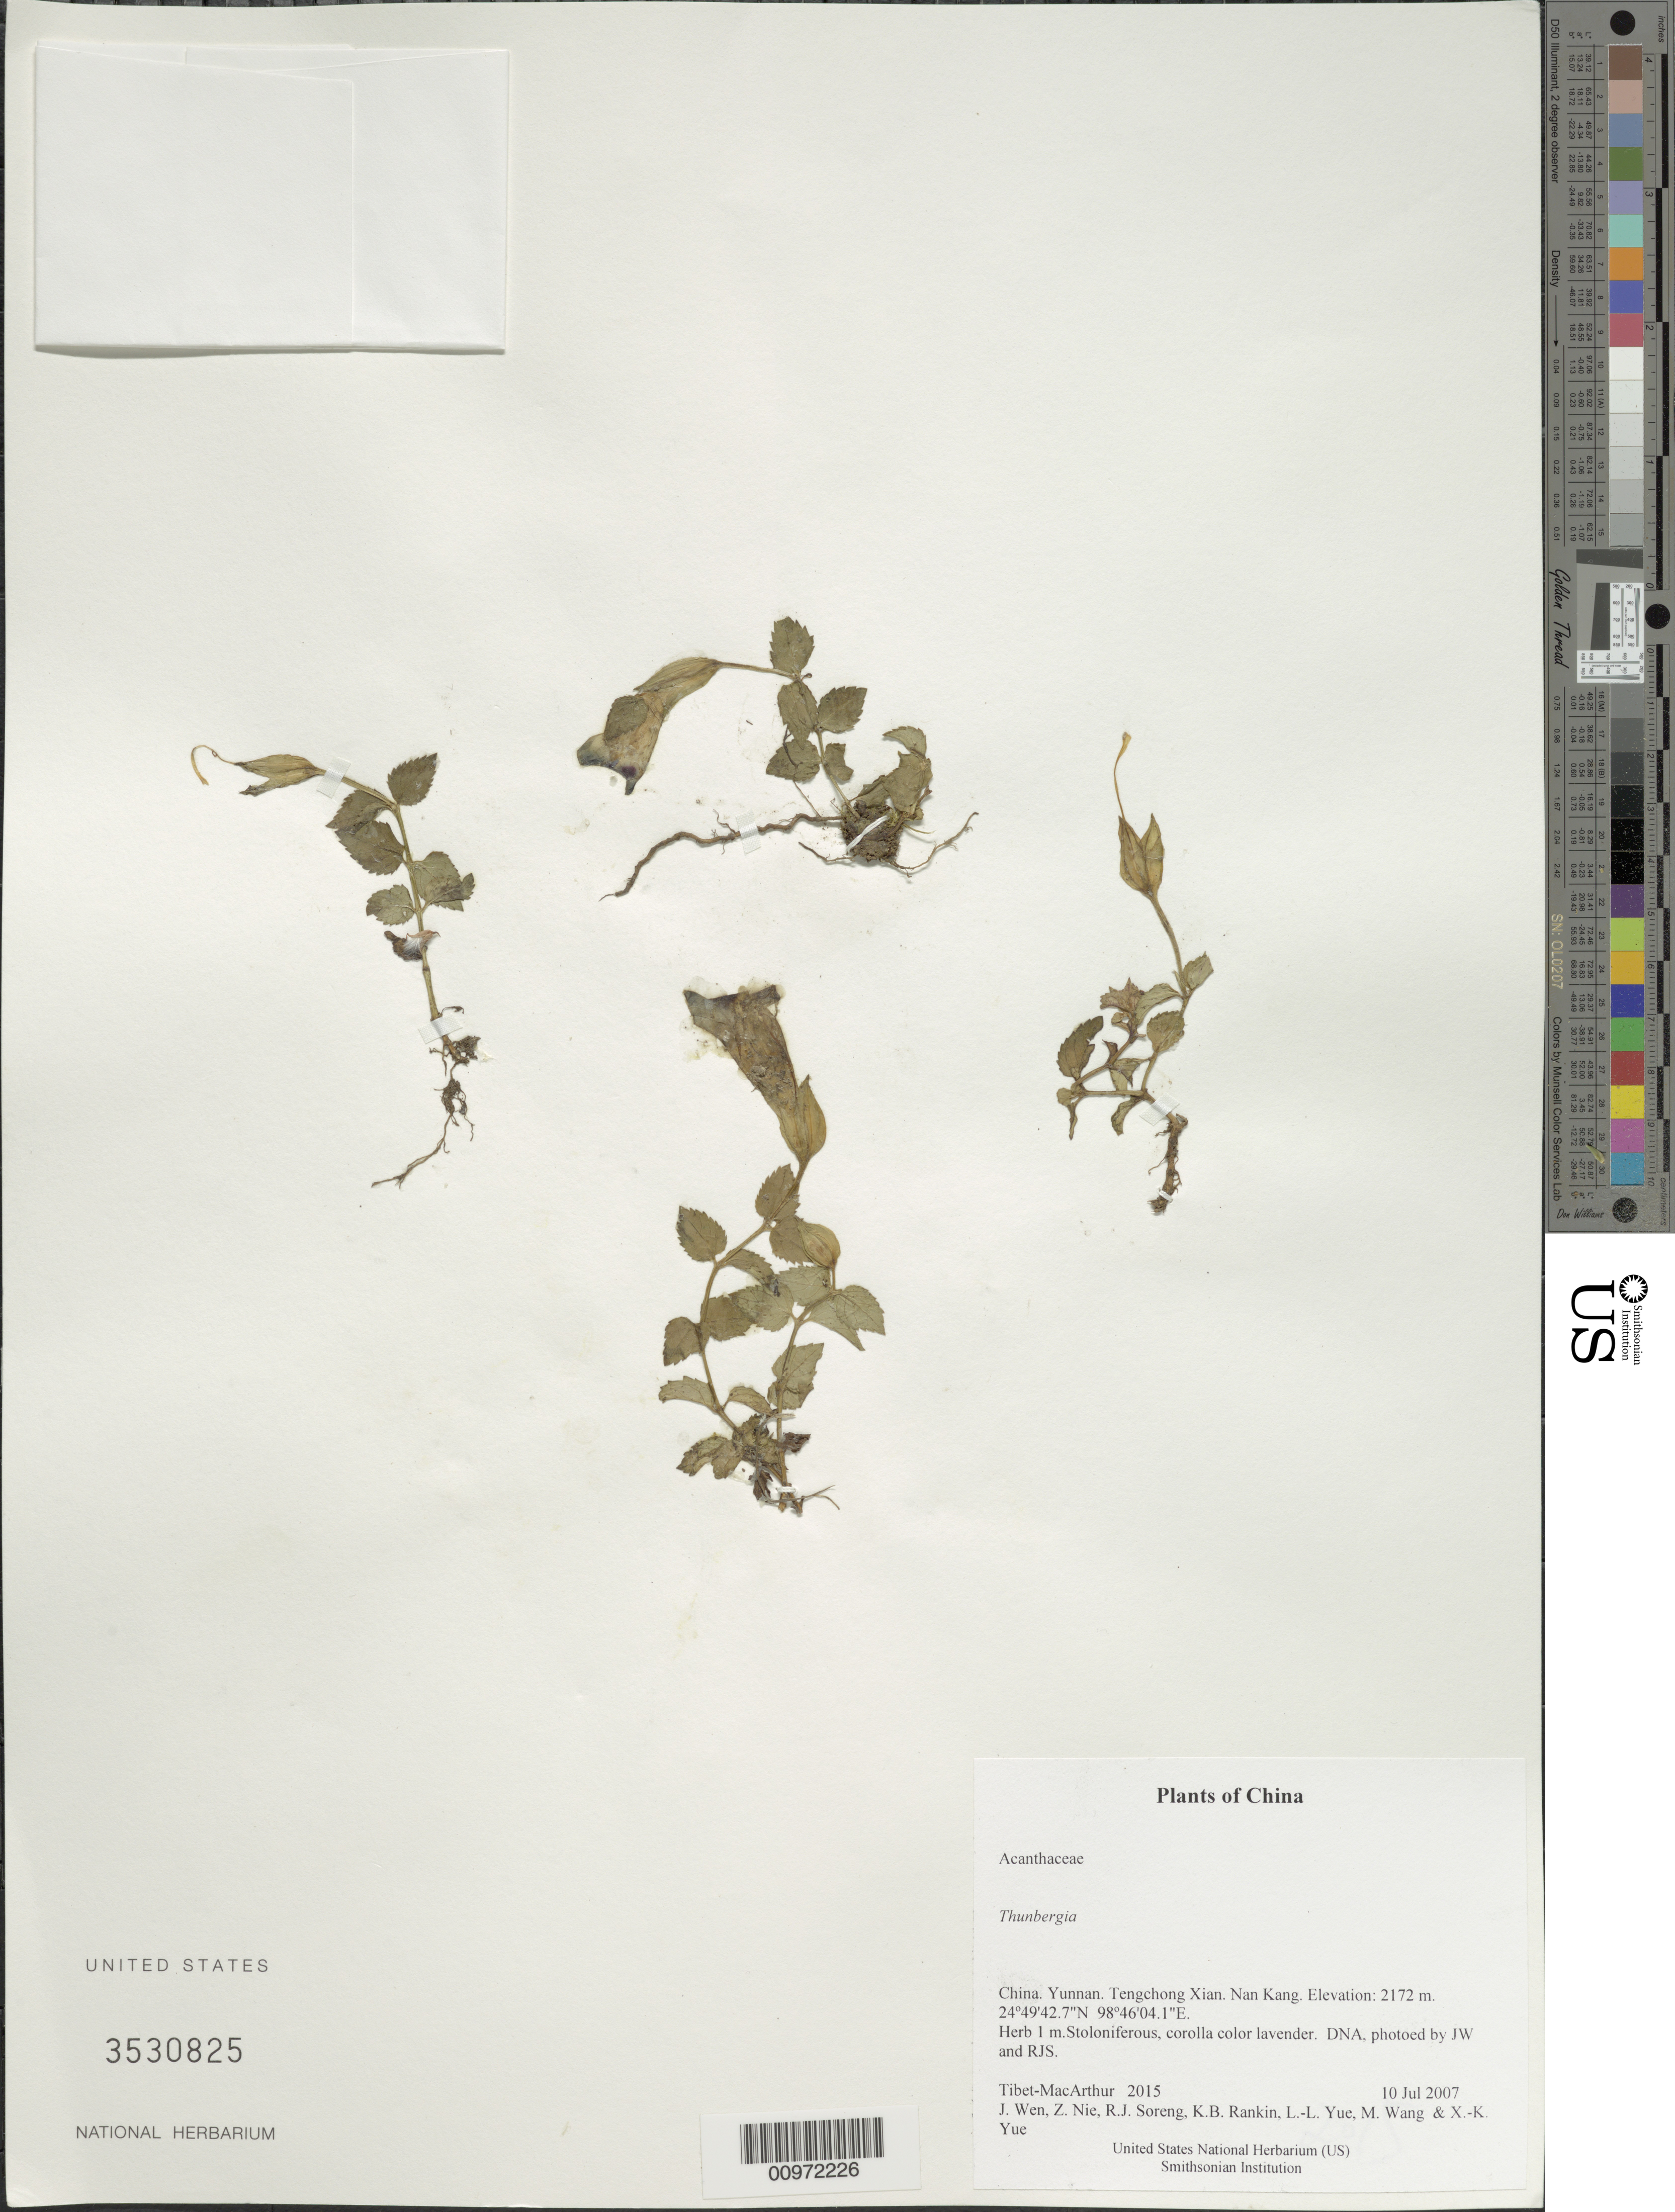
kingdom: Plantae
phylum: Tracheophyta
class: Magnoliopsida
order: Lamiales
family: Acanthaceae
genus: Thunbergia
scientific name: Thunbergia sp.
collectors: Tibet-MacArthur, J. Wen, Z. Nie, R. J. Soreng, K. Rankin, L. Yue, M. Wang & X. Yue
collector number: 2015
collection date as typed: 10 Jul 2007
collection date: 2007-07-10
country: China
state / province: Yunnan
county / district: Tengchong Xian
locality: Nan Kang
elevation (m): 2172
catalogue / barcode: US 3530825